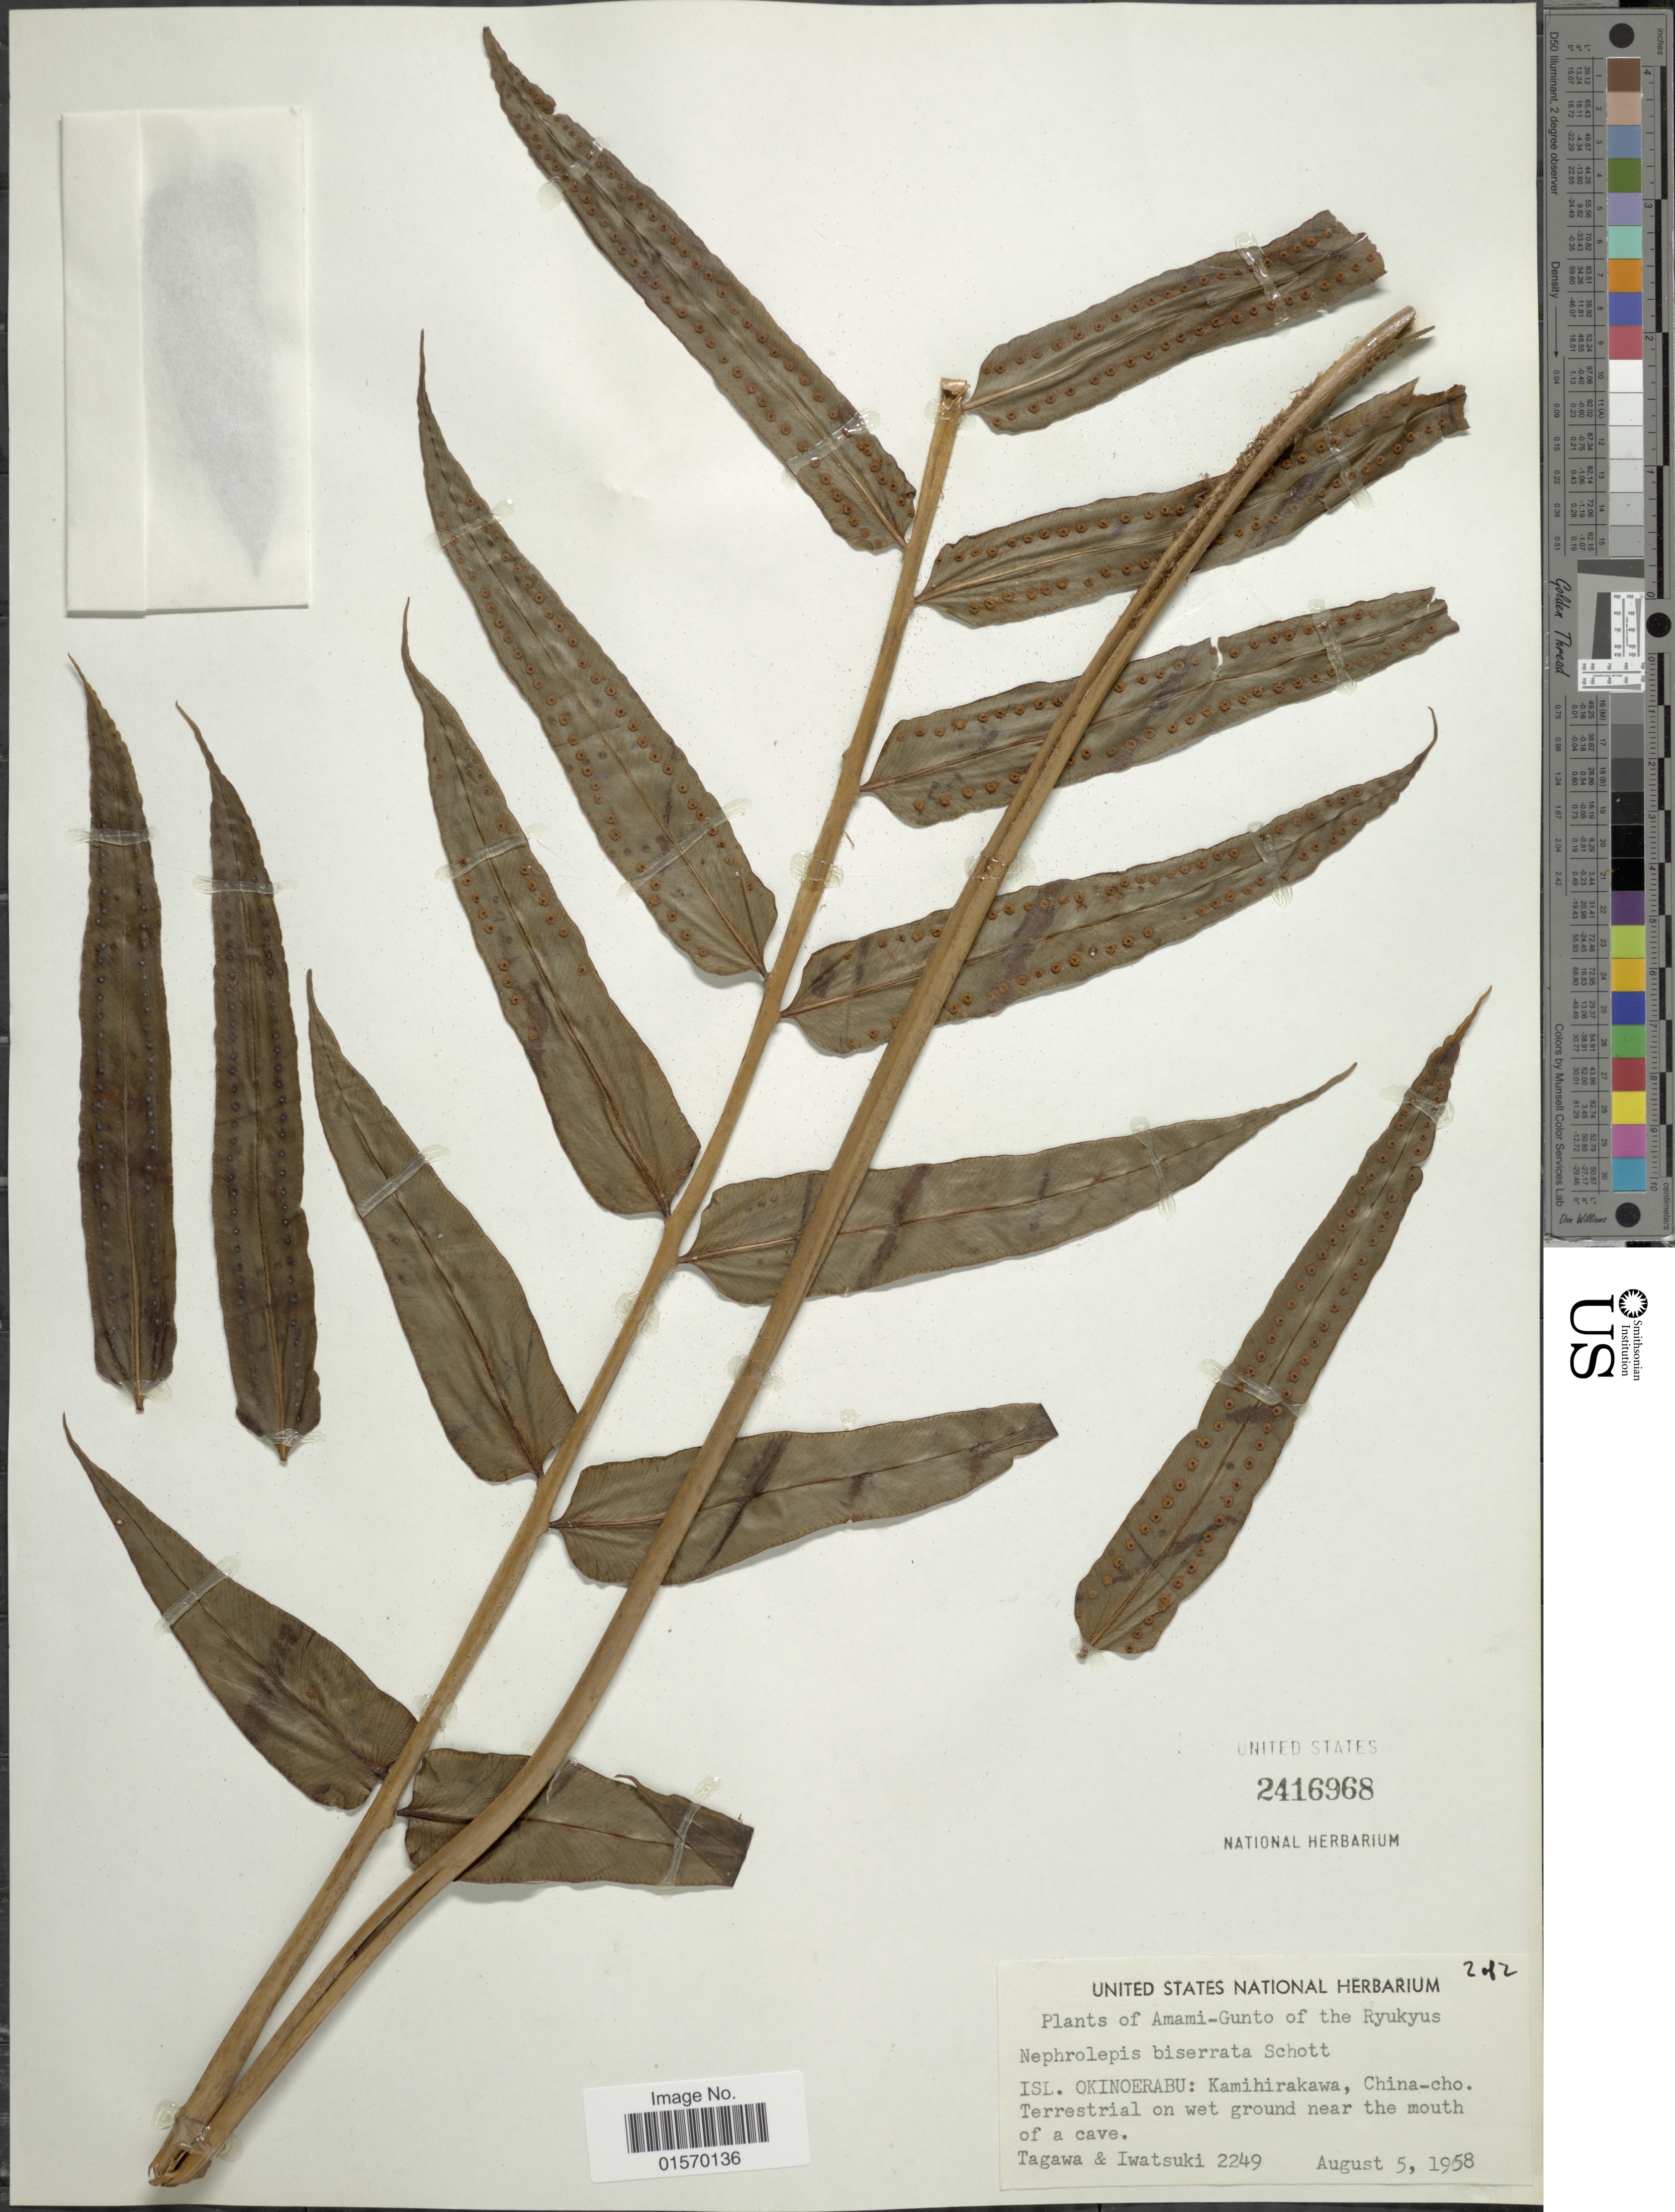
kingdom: Plantae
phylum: Tracheophyta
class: Polypodiopsida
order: Polypodiales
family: Nephrolepidaceae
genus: Nephrolepis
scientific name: Nephrolepis biserrata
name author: (Sw.) Schott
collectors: Tagawa & Iwatsuki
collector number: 2249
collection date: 1958-08-05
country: Japan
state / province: Okinawa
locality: Amami-Gunto of the Ryukyus. Isl. Okinoerabu: Kamihirakawa, China-cho. Near the mouth of a cave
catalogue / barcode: US 2416968